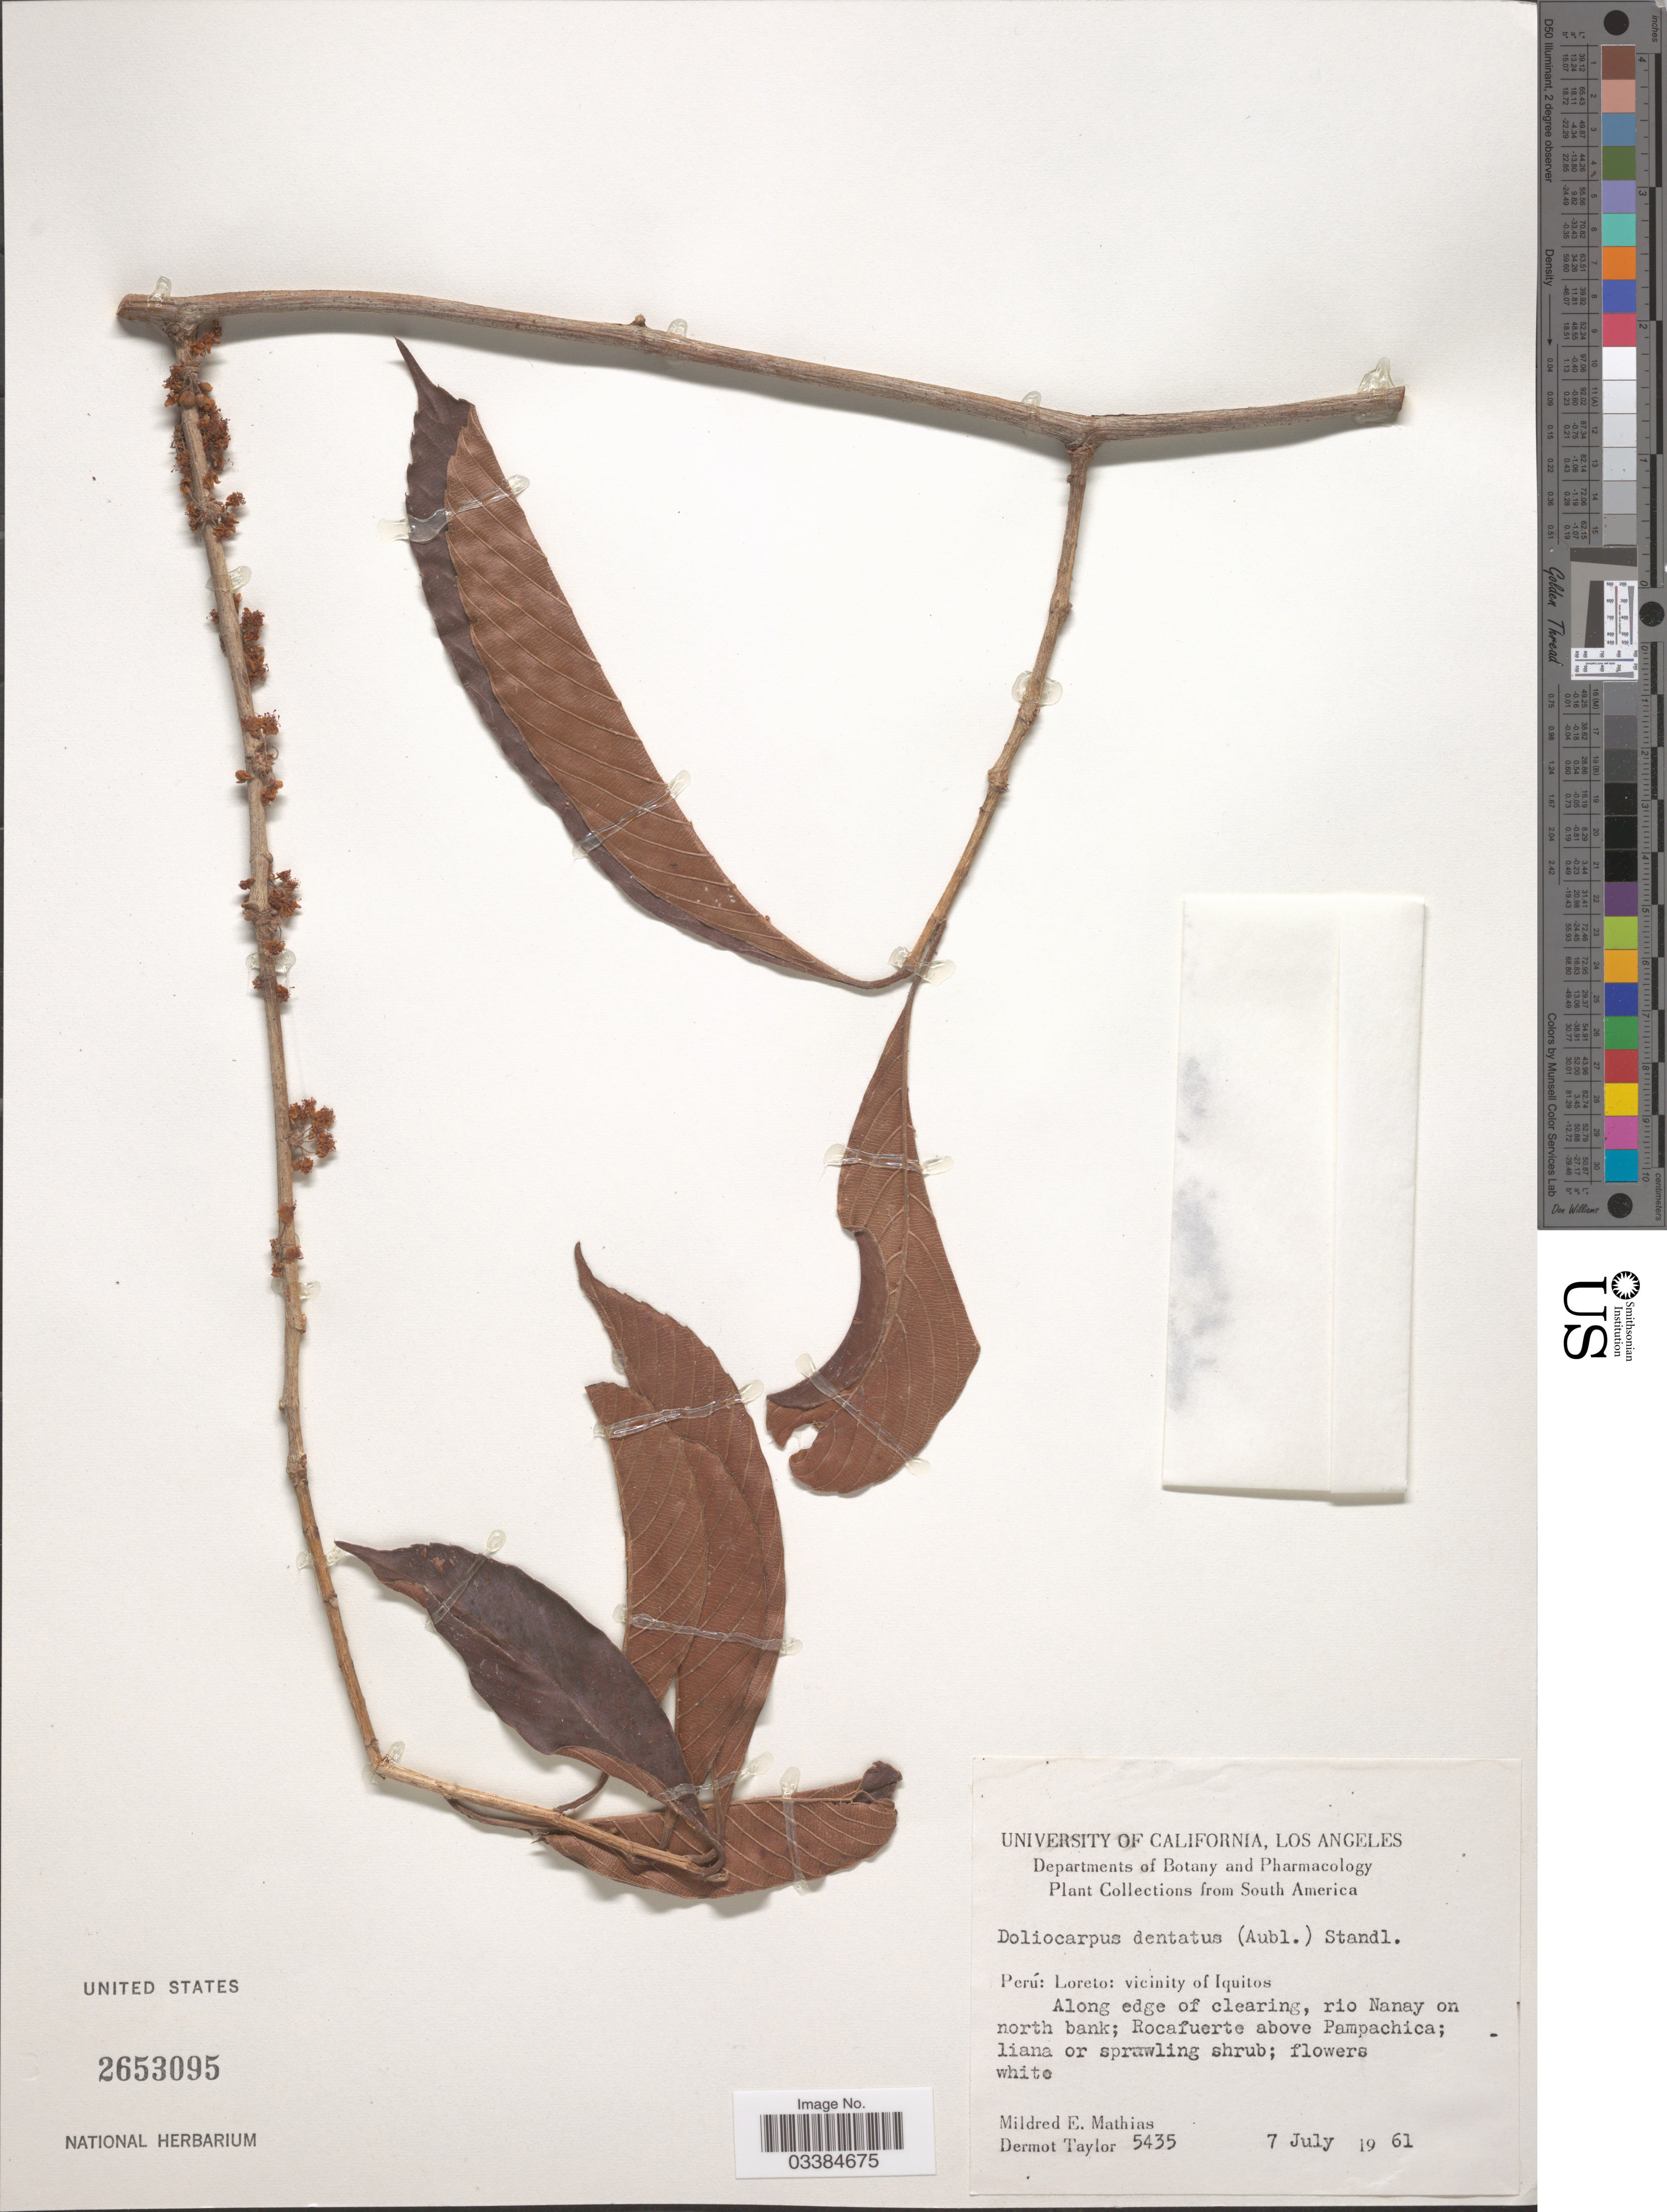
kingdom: Plantae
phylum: Tracheophyta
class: Magnoliopsida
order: Dilleniales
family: Dilleniaceae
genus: Doliocarpus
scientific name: Doliocarpus dentatus subsp. dentatus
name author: (Aubl.) Standl.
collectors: M. E. Mathias & D. Taylor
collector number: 5435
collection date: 1961-07-07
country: Peru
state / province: Loreto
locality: Vicinity of Iquitos. Along edge of clearing, rio Nanay on north bank; Rocafuerte above Pampachica.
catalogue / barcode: US 2653095